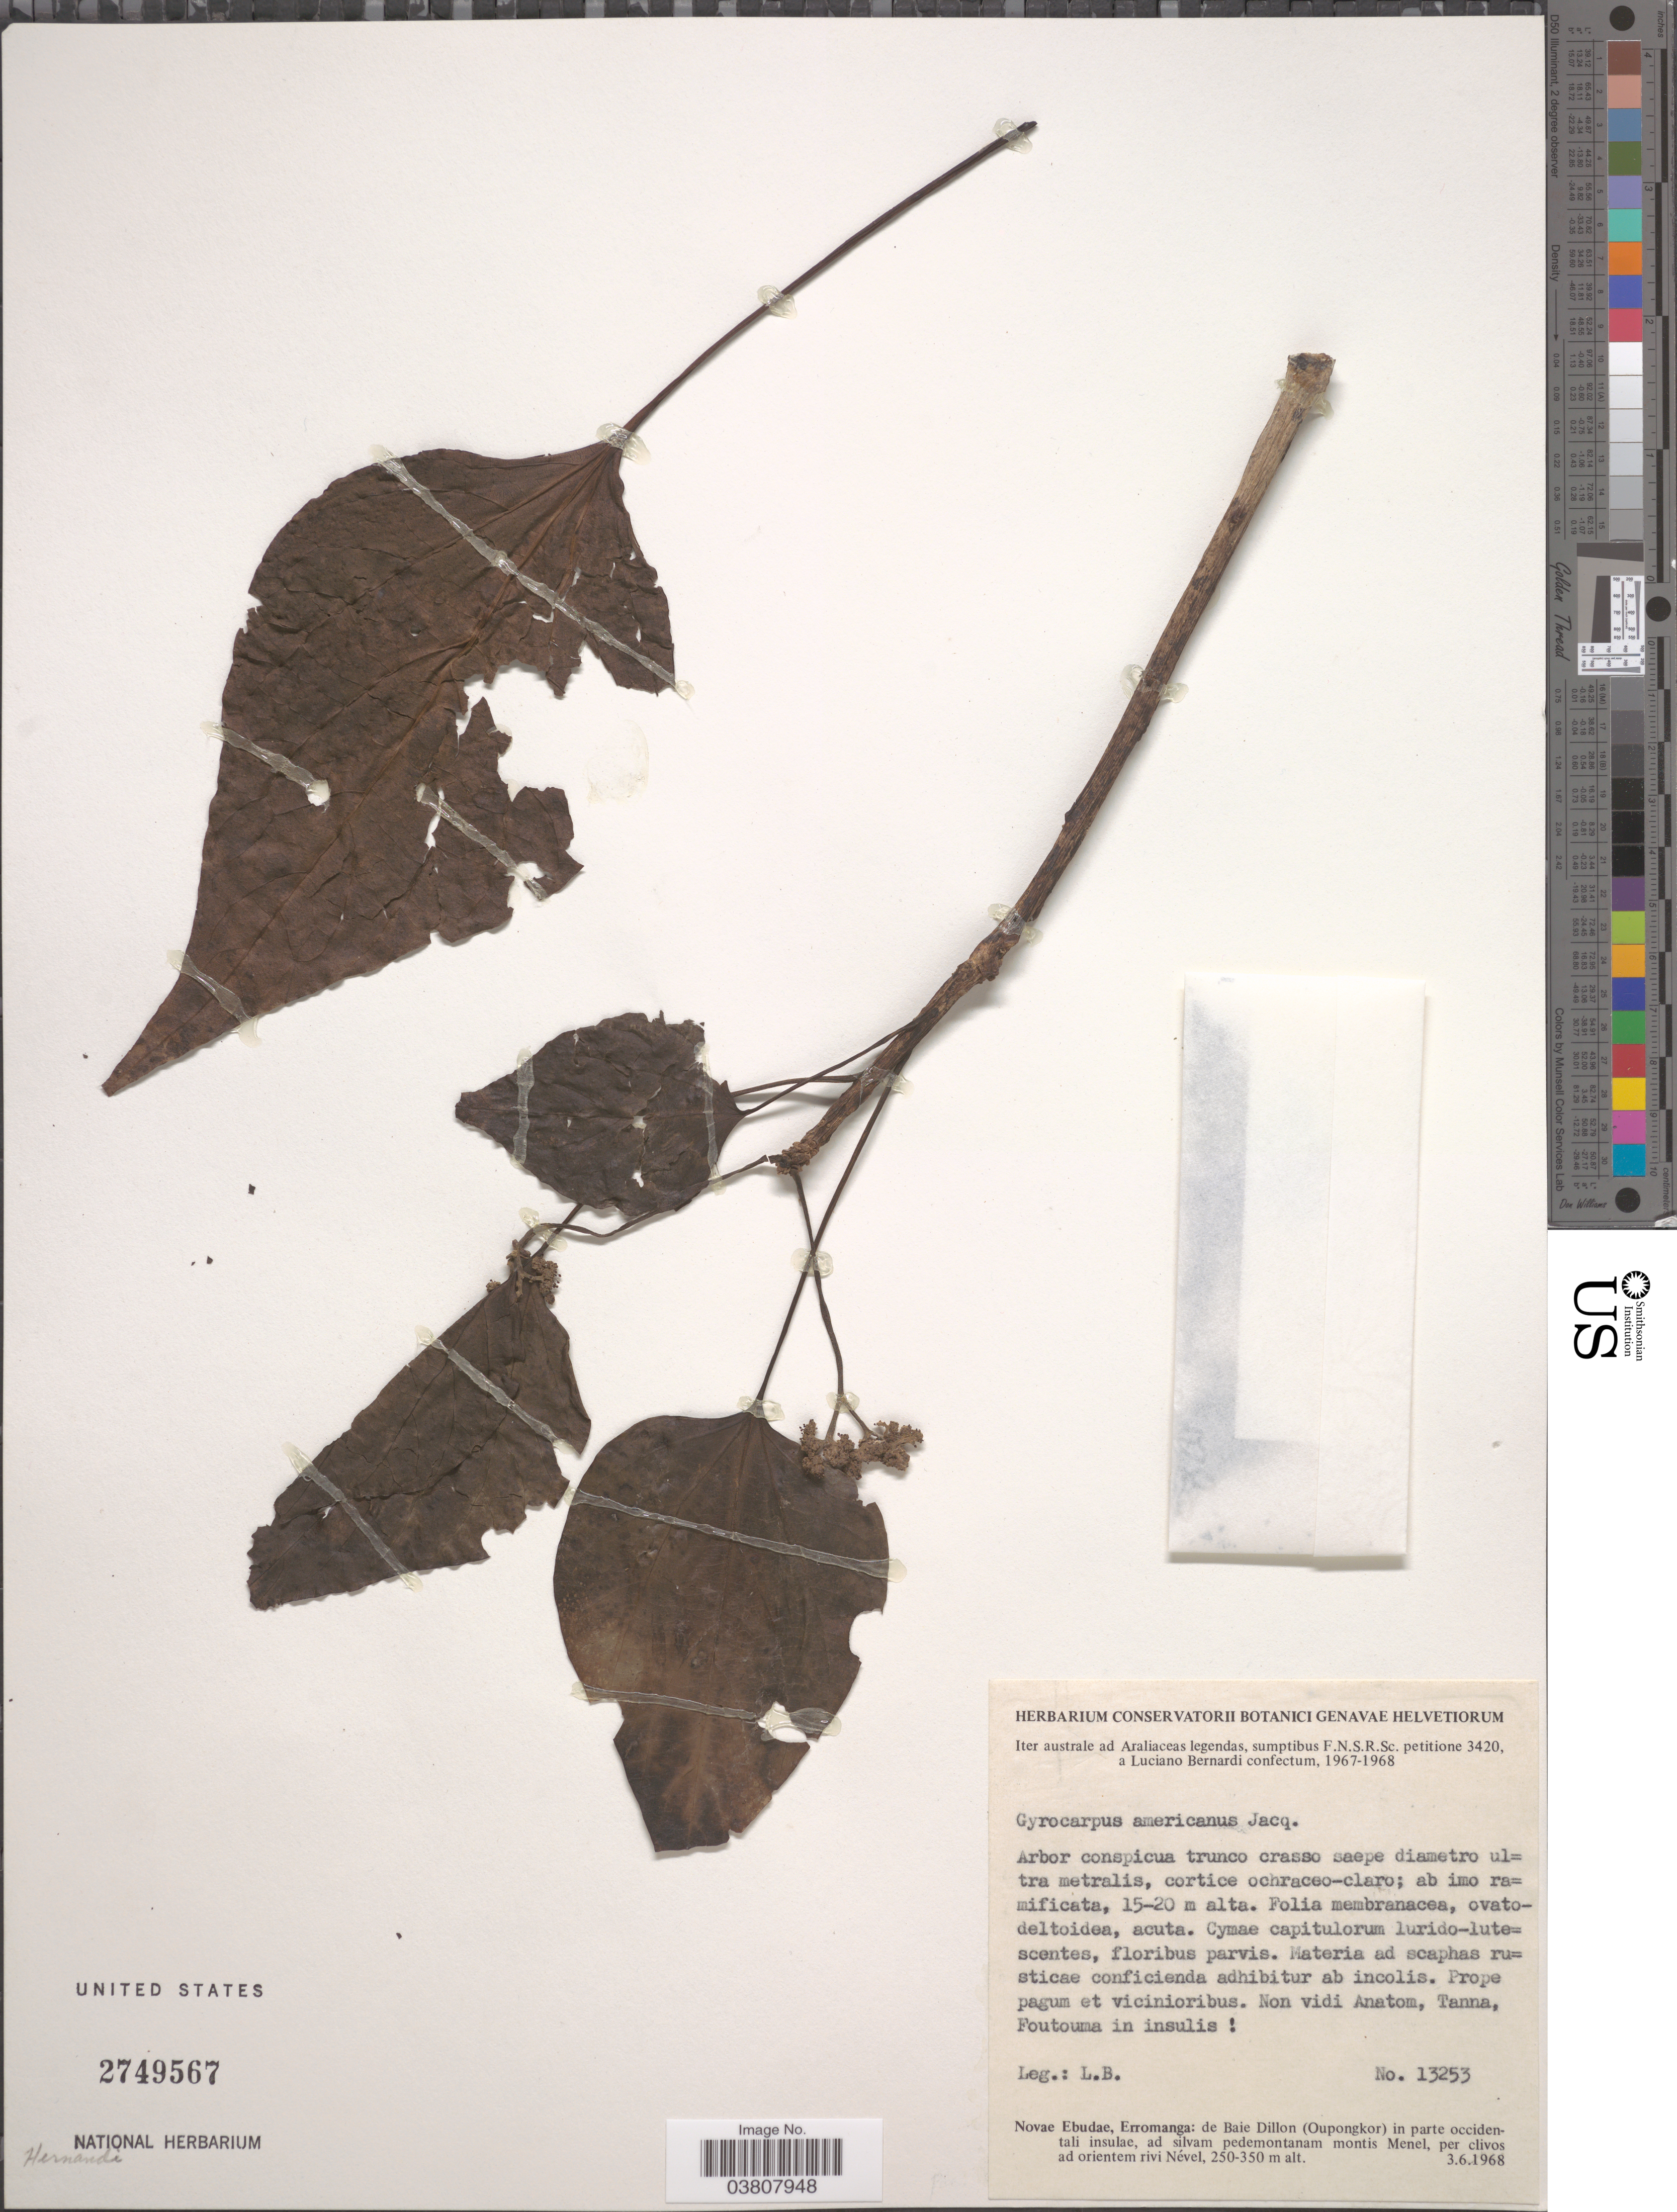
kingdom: Plantae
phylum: Tracheophyta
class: Magnoliopsida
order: Laurales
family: Hernandiaceae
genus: Gyrocarpus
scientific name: Gyrocarpus americanus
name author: Jacq.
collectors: L. Bernardi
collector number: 13253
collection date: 1968-06-03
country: Vanuatu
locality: Novae Ebudae, Erromanga: de baide Dillon (Oupongkor) in parte occidentali insulae, ad silvam pedemontanam montis Menel, per clivos ad orientem rivi Nével.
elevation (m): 250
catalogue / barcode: US 2749567